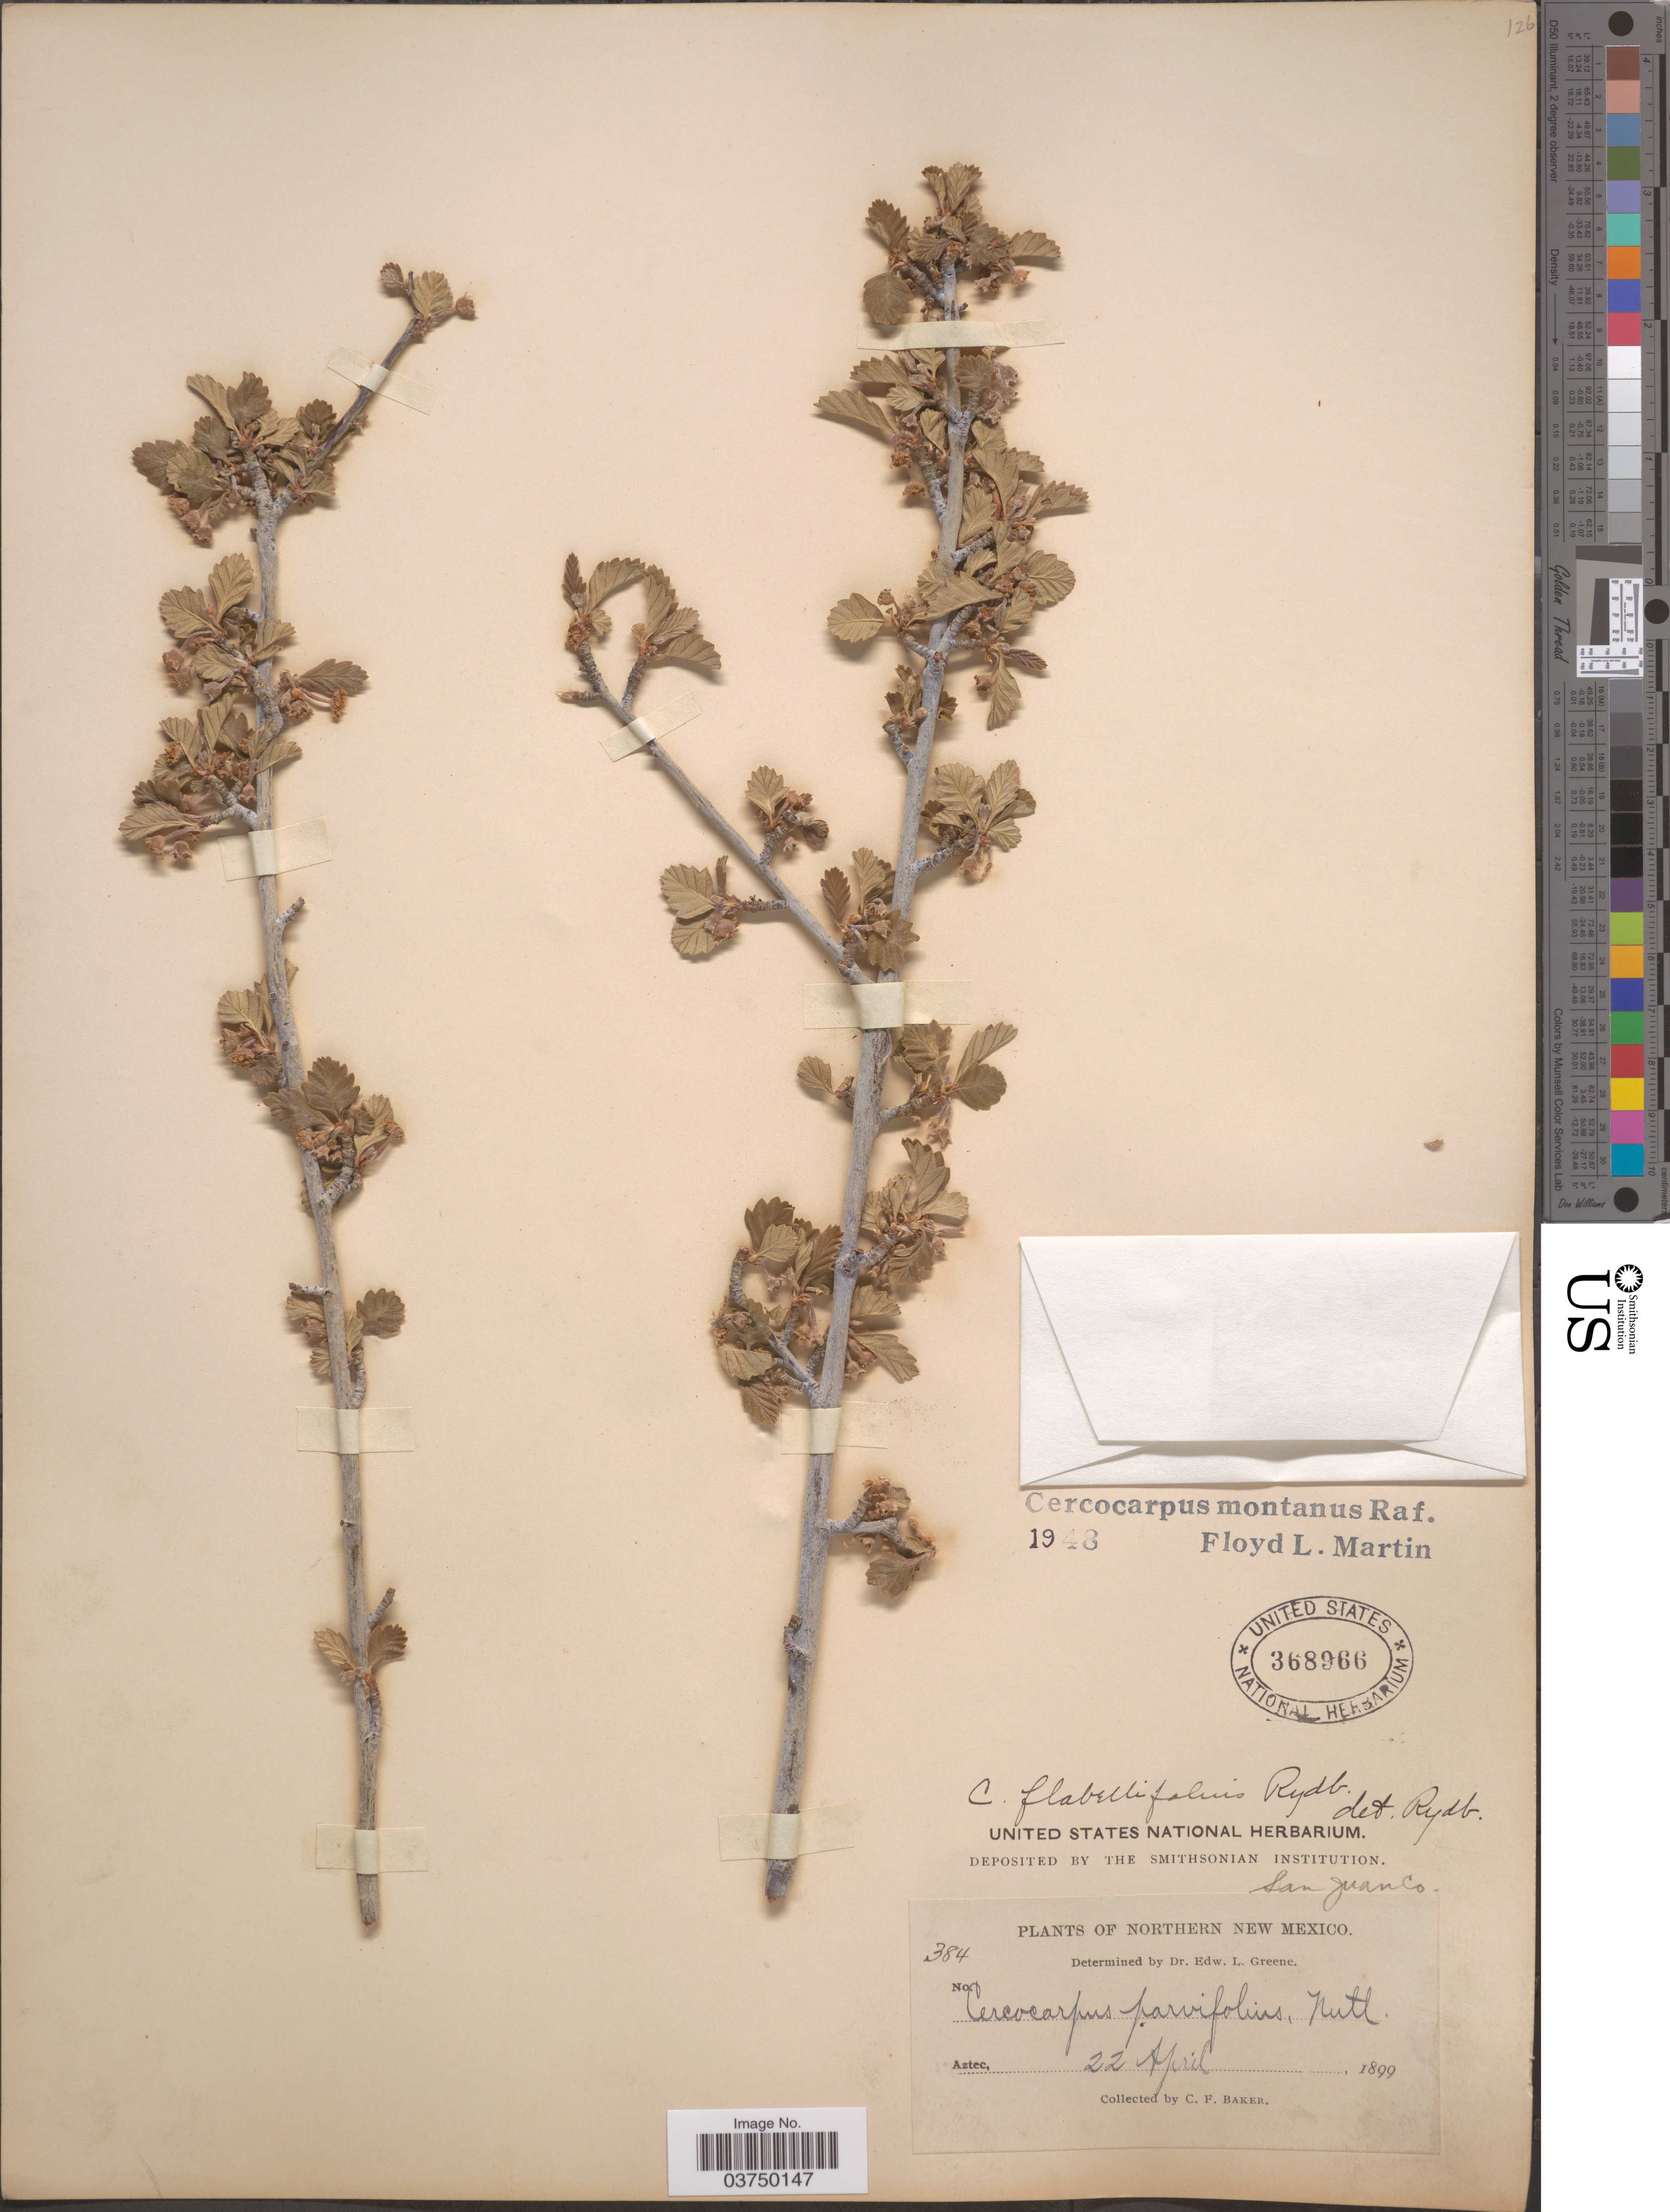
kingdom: Plantae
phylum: Tracheophyta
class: Magnoliopsida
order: Rosales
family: Rosaceae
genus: Cercocarpus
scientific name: Cercocarpus montanus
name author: Raf.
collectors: C. F. Baker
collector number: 384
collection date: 1899-04-22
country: United States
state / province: New Mexico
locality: Northern New Mexico. Aztec. San Juan Co.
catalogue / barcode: US 368966